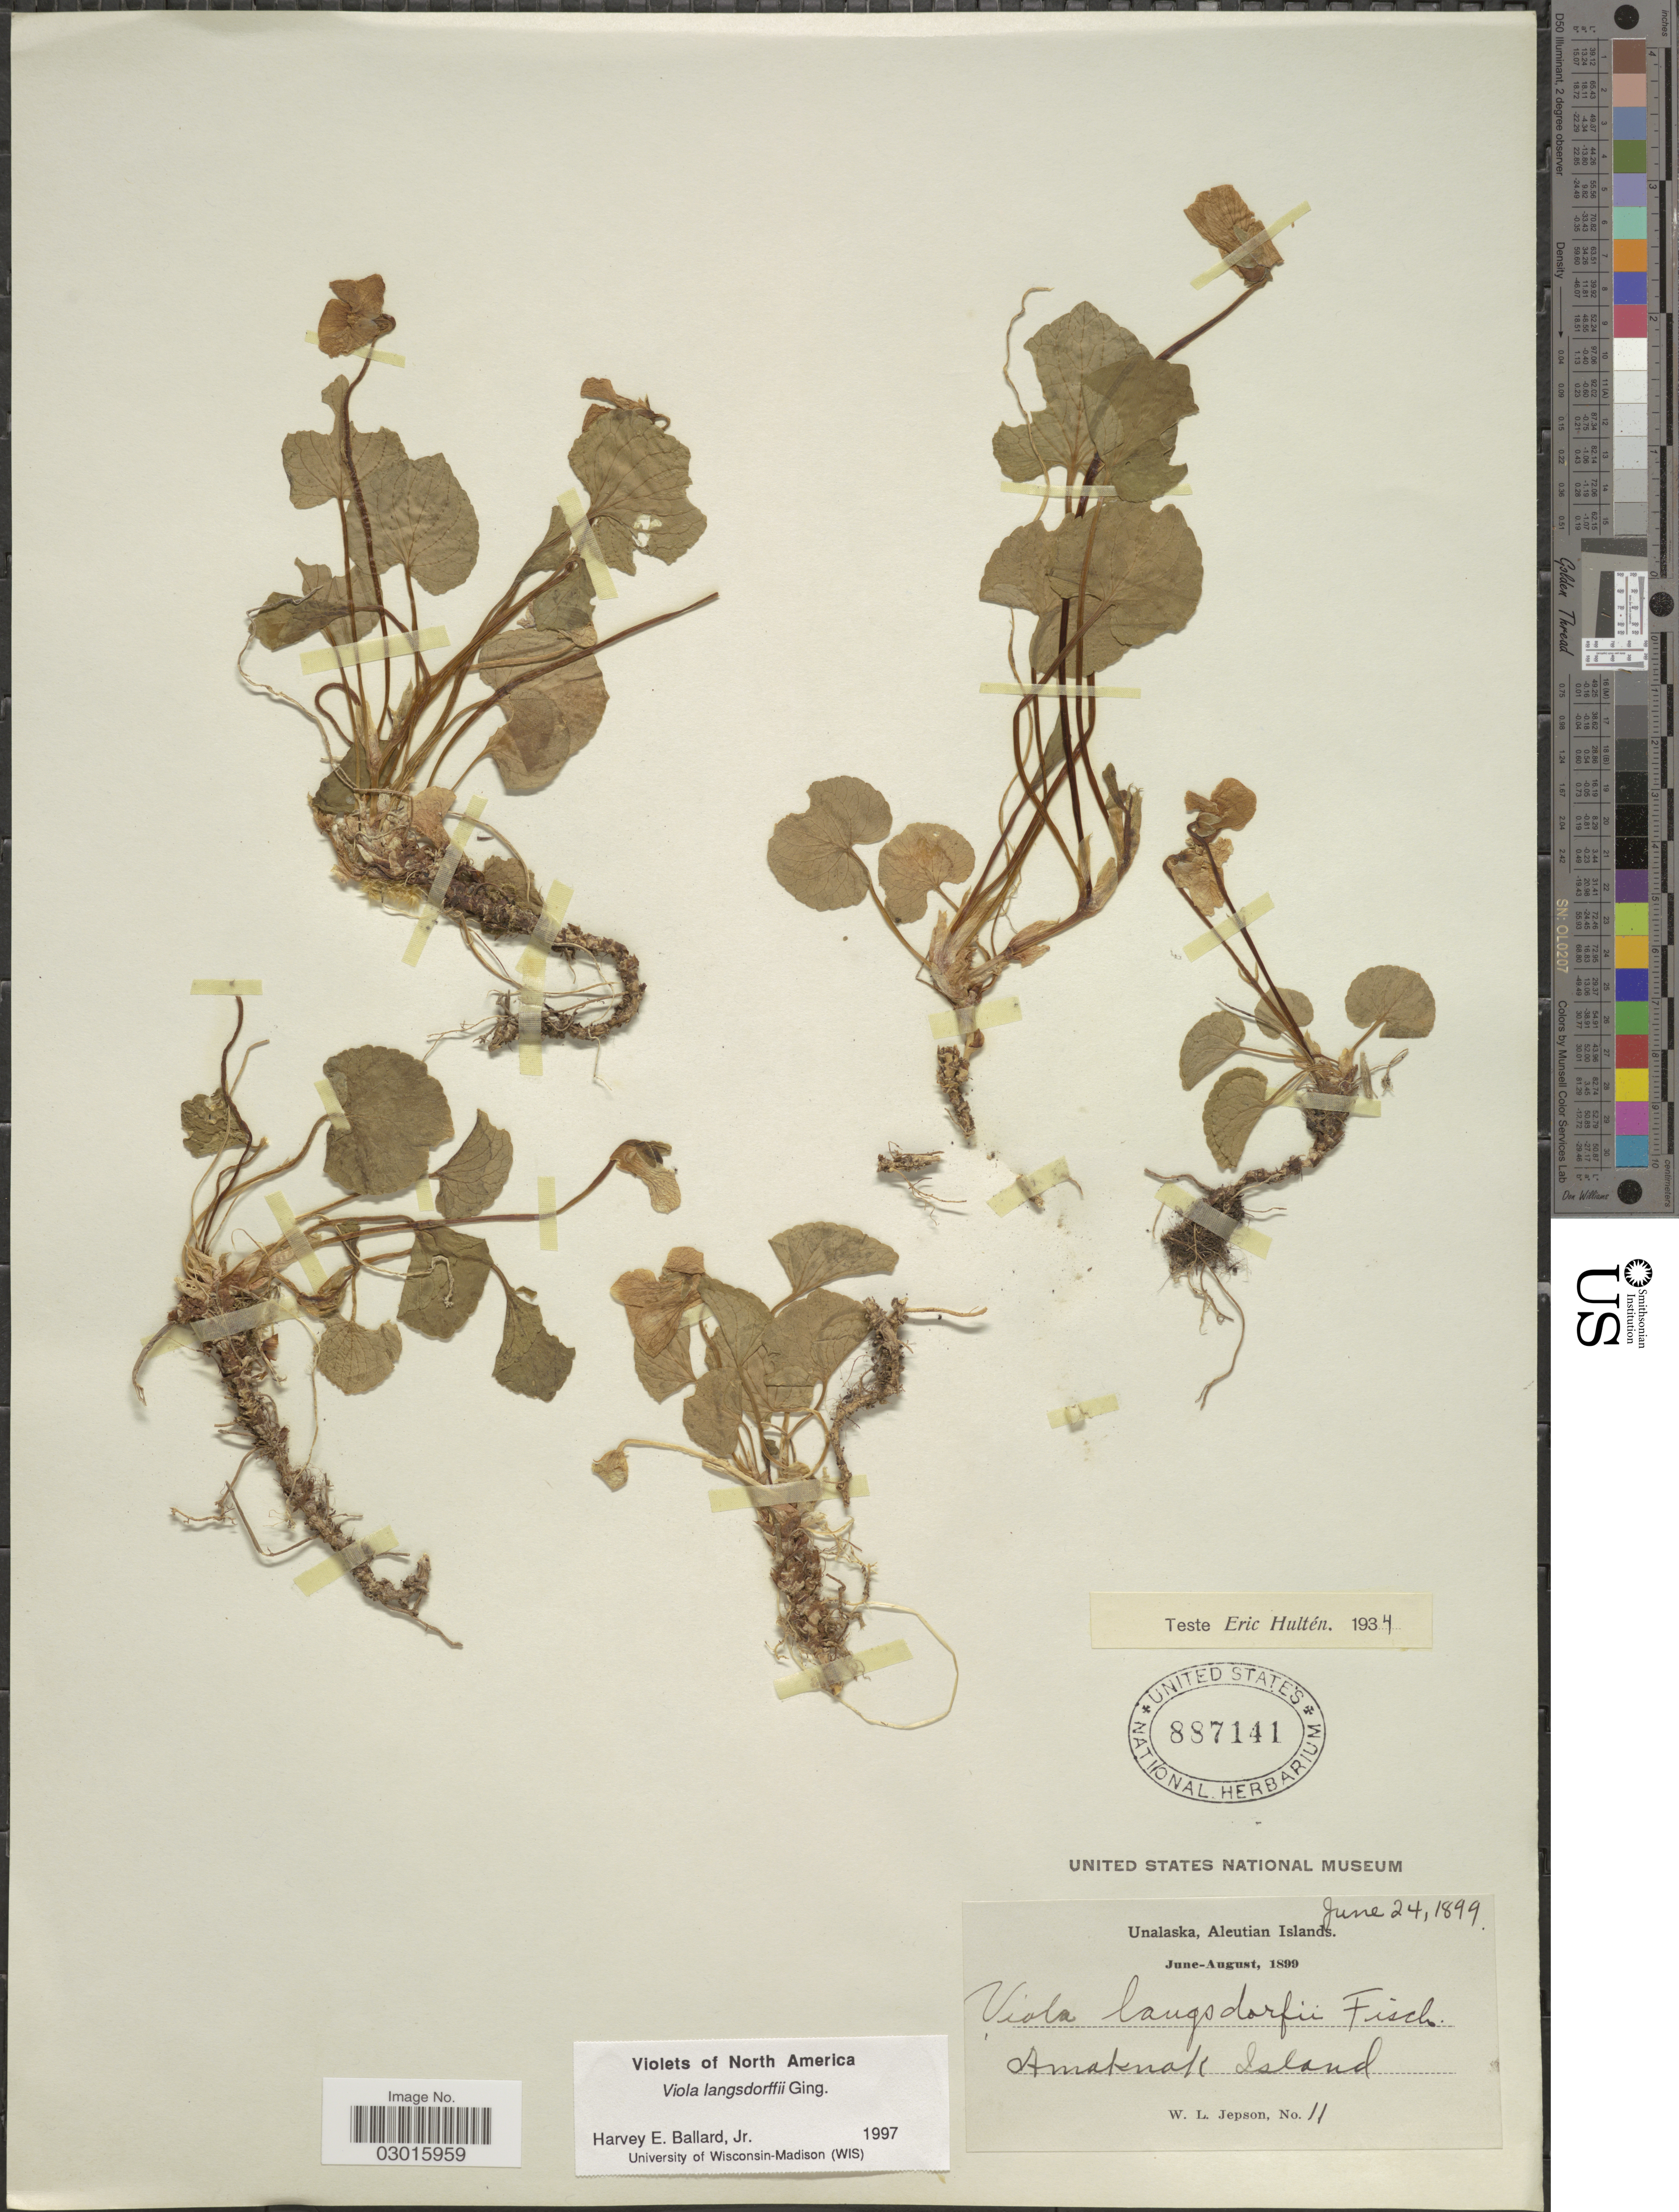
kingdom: Plantae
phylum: Tracheophyta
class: Magnoliopsida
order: Malpighiales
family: Violaceae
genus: Viola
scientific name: Viola langsdorffii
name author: Fisch. ex Ging.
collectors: W. L. Jepson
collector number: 11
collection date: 1899-06-24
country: United States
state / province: Alaska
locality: Unalaska, Aleutian Islands, Amaknak Island.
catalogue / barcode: US 887141